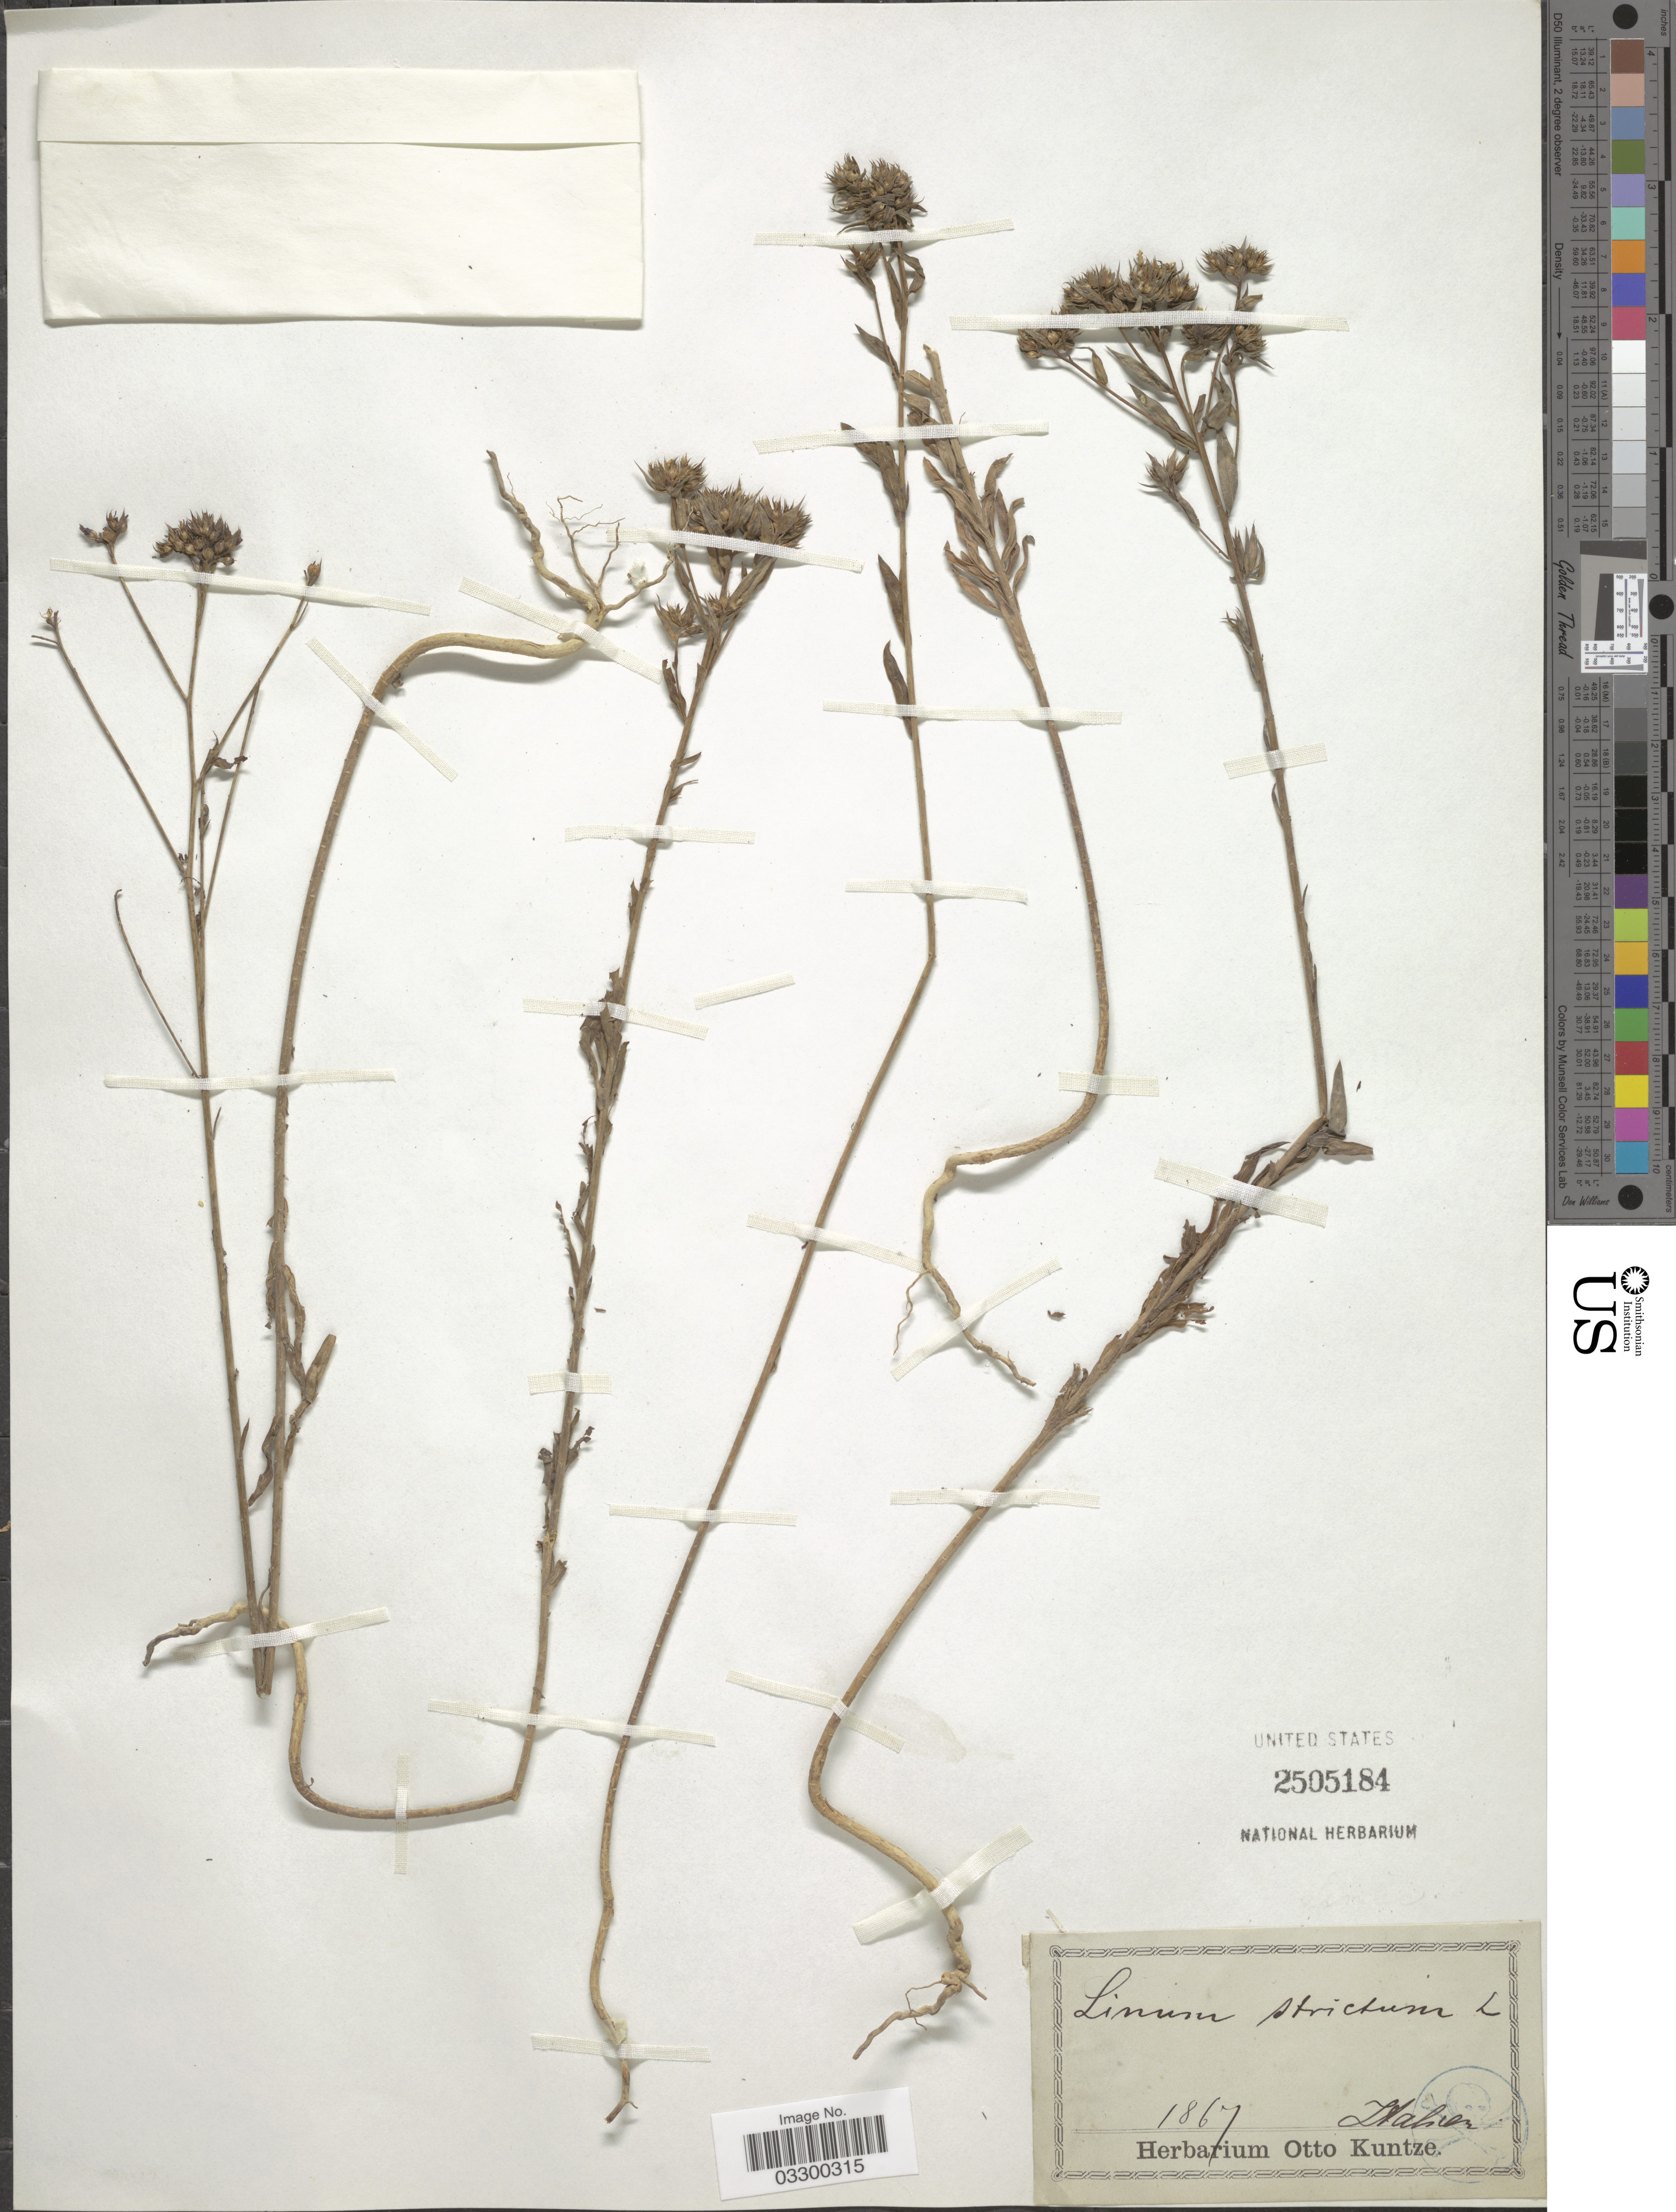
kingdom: Plantae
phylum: Tracheophyta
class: Magnoliopsida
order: Malpighiales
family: Linaceae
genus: Linum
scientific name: Linum strictum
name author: L.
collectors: ex herb. Otto Kuntze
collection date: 1867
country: Italy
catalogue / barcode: US 2505184